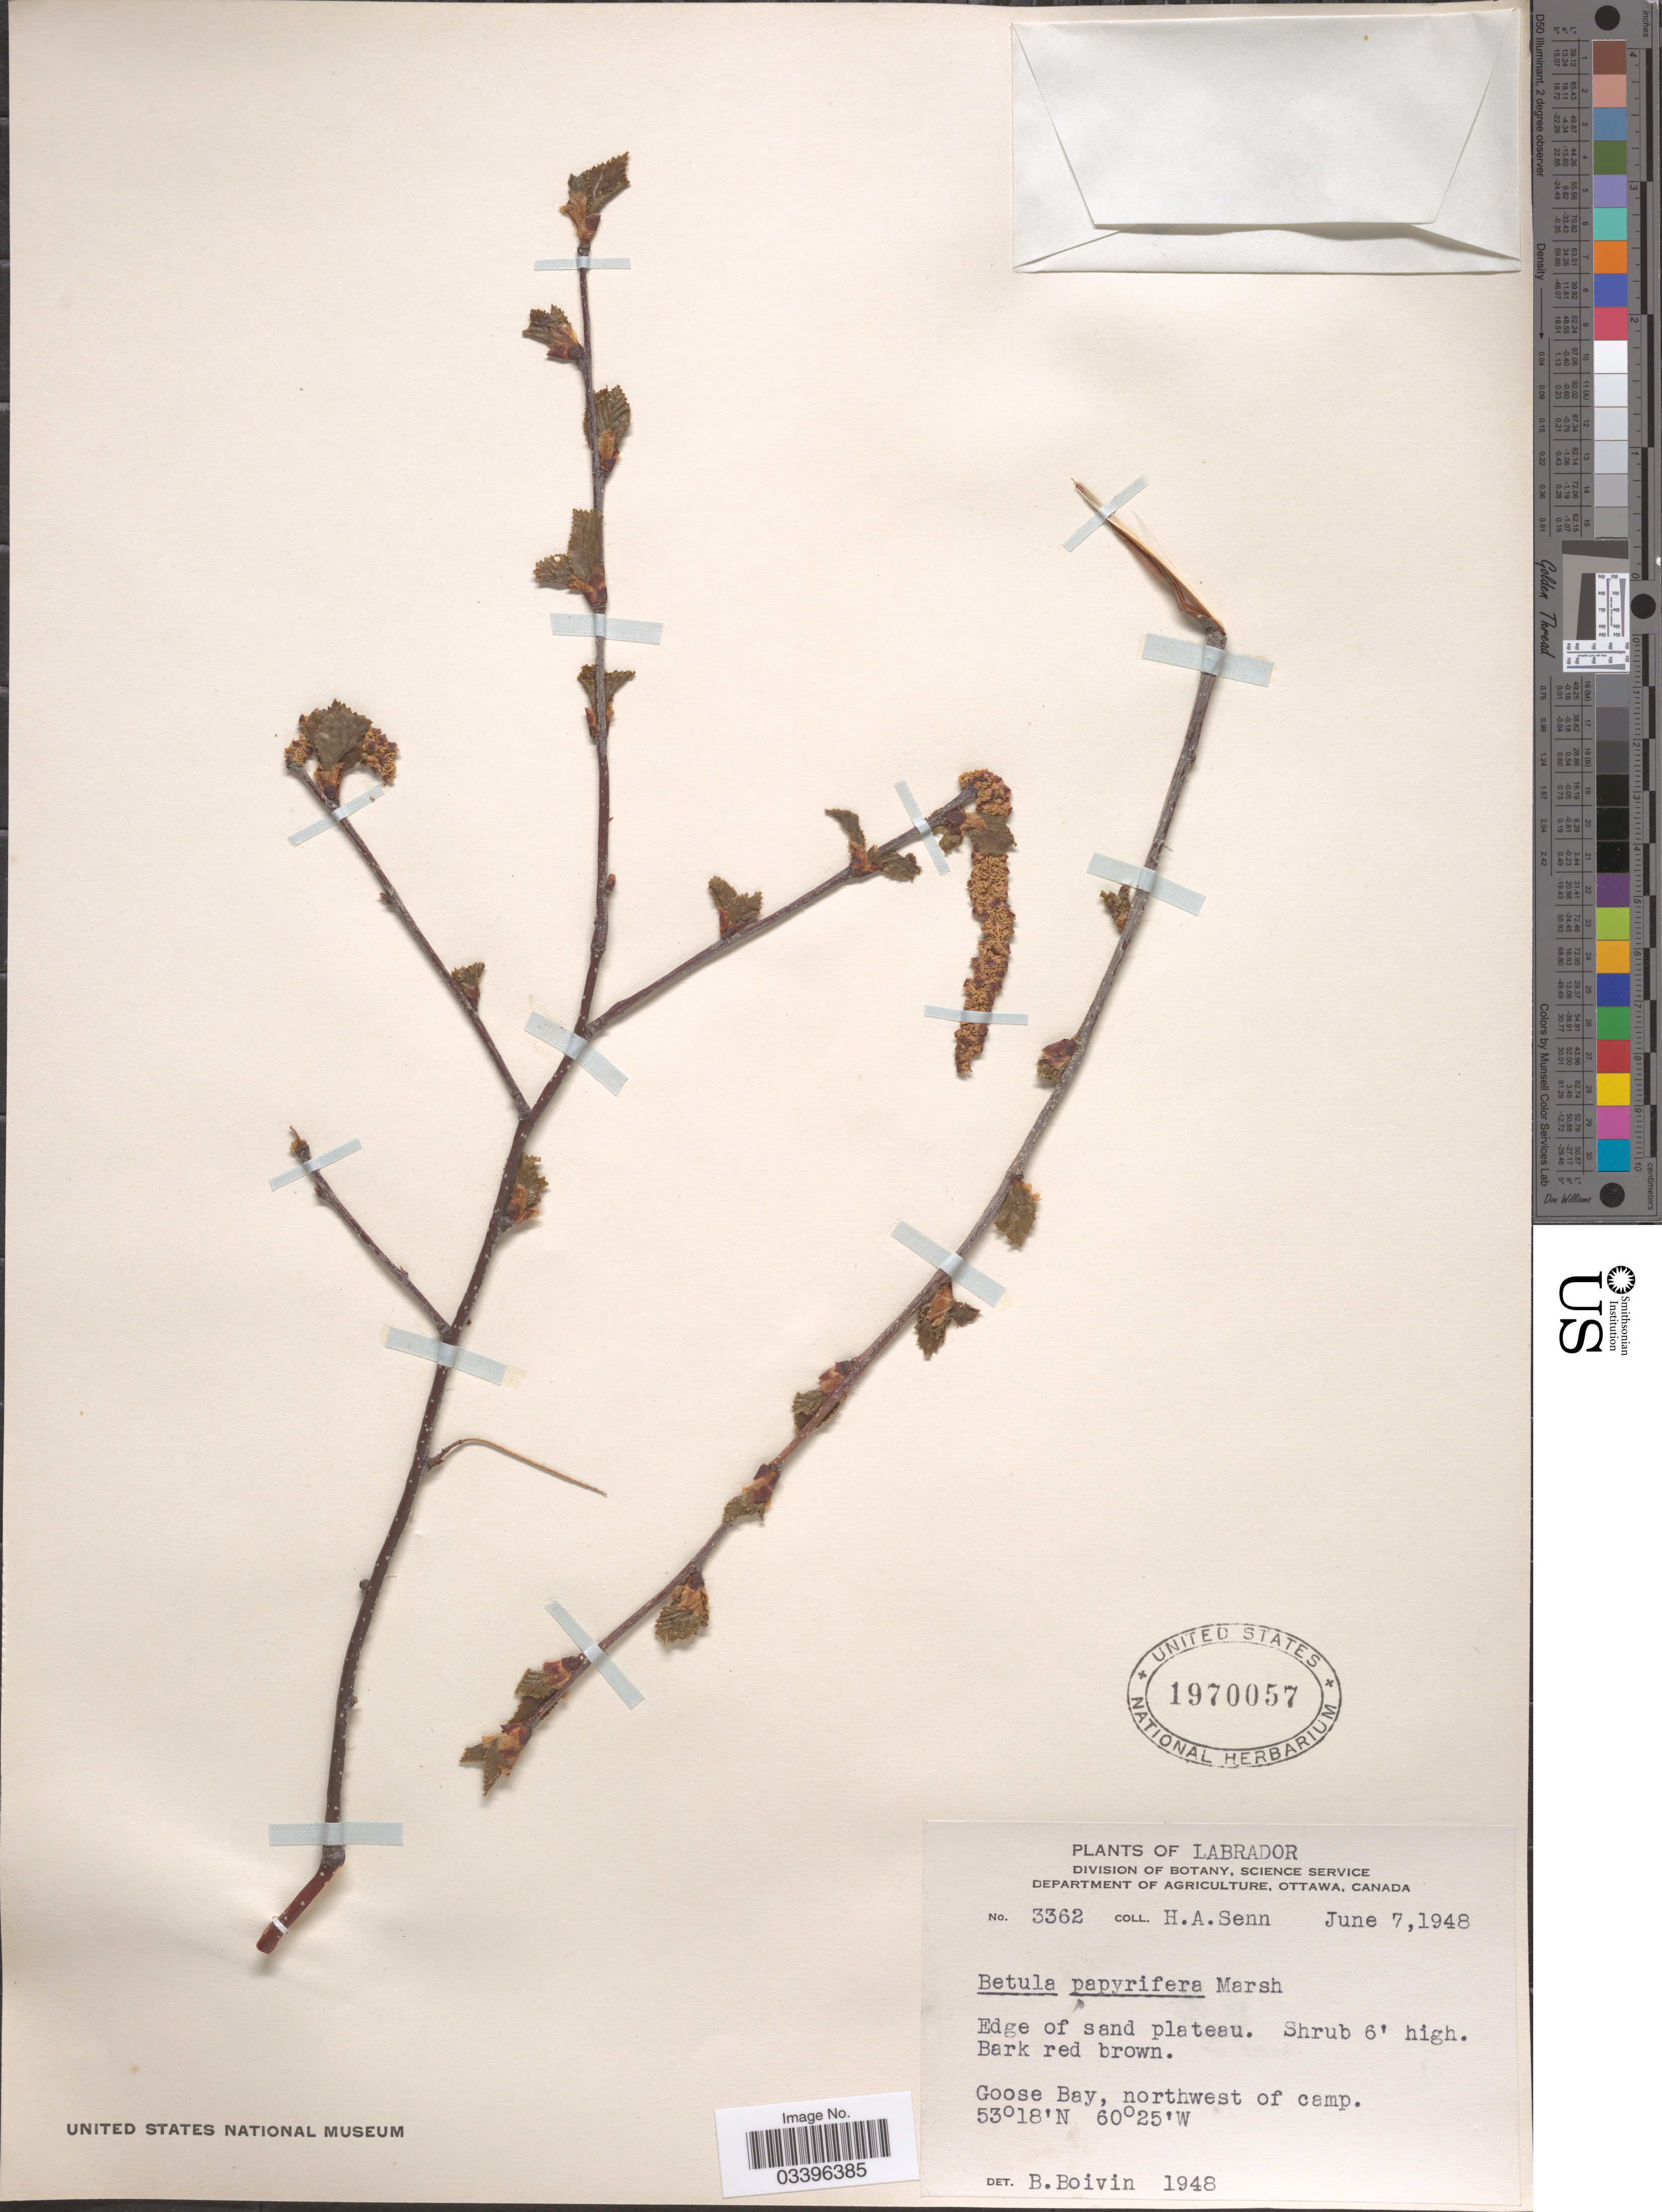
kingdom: Plantae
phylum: Tracheophyta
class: Magnoliopsida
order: Fagales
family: Betulaceae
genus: Betula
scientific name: Betula papyrifera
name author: Marshall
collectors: H. Senn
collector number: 3362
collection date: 1948-06-07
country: Canada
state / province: Newfoundland and Labrador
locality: Labrador. Goose Bay, northwest of camp.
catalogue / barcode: US 1970057